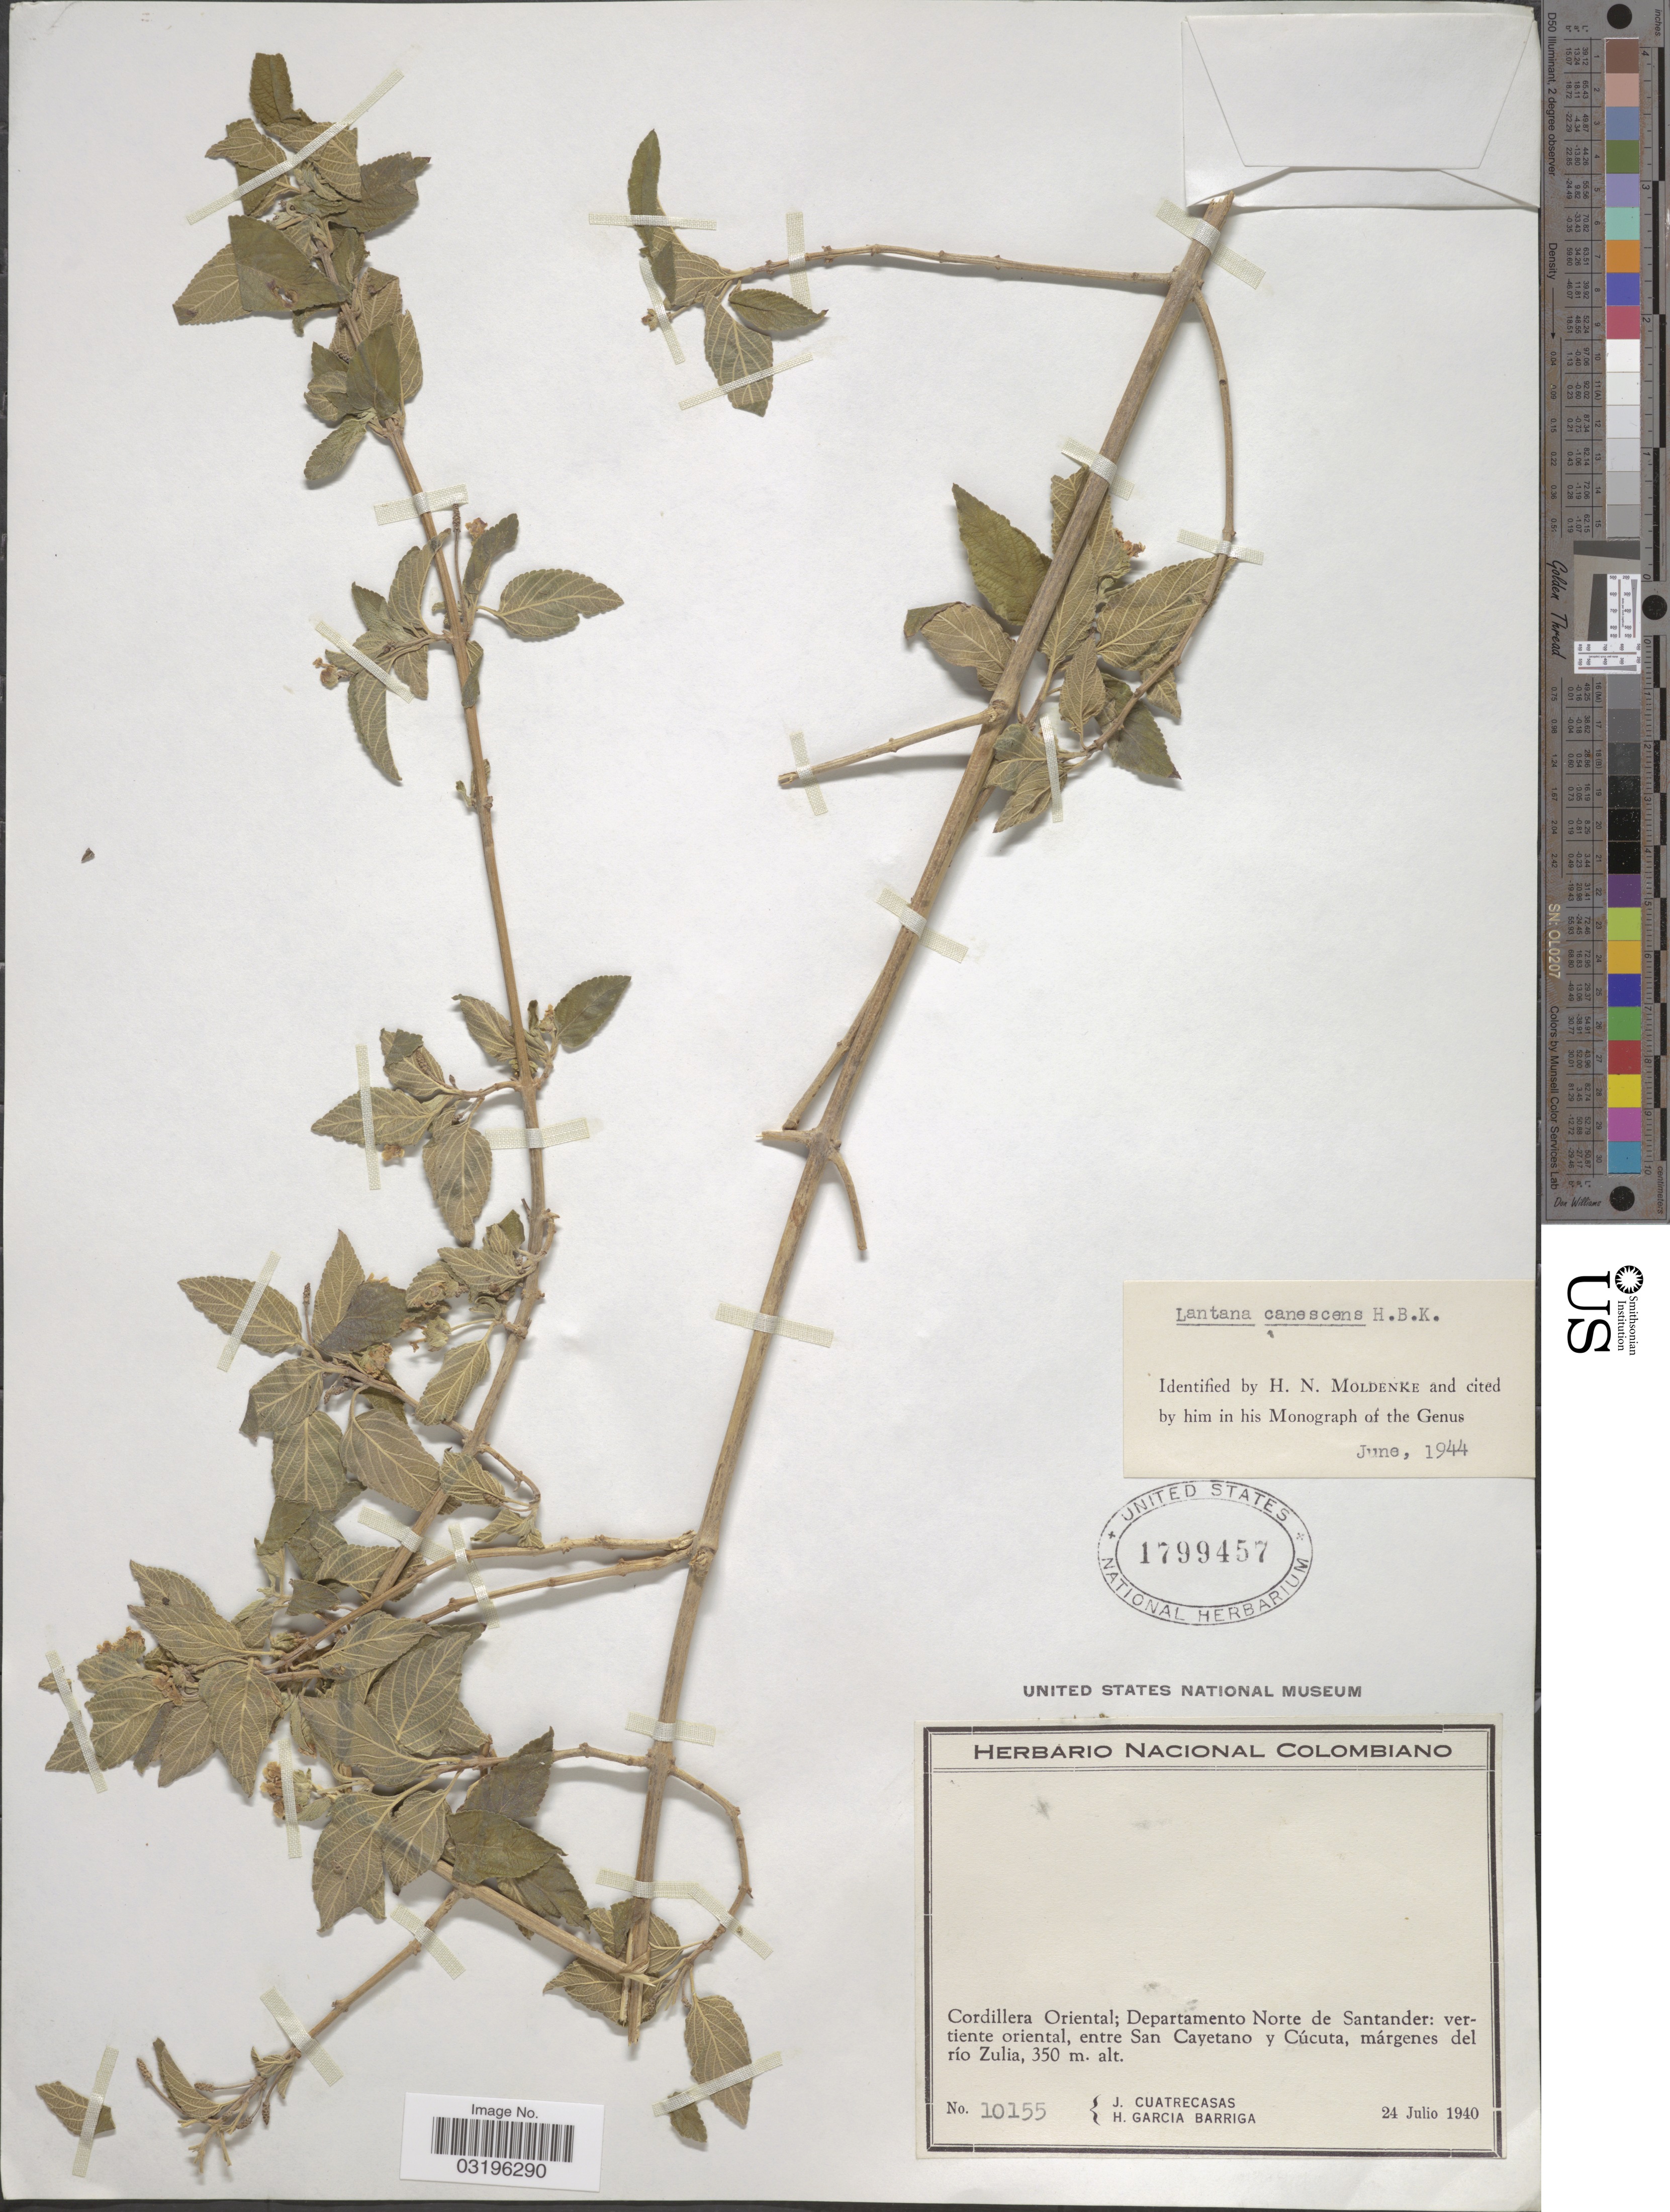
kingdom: Plantae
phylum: Tracheophyta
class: Magnoliopsida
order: Lamiales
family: Verbenaceae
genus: Lantana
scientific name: Lantana canescens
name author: Kunth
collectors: J. Cuatrecasas & H. García Barriga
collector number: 10155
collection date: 1940-07-24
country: Colombia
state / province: Norte de Santander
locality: Cordillera Oriental; Departamento Norte de Santander: vertiente oriental, entre San Cayetano y Cúcuta, márgenes del río Zulia.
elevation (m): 350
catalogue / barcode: US 1799457